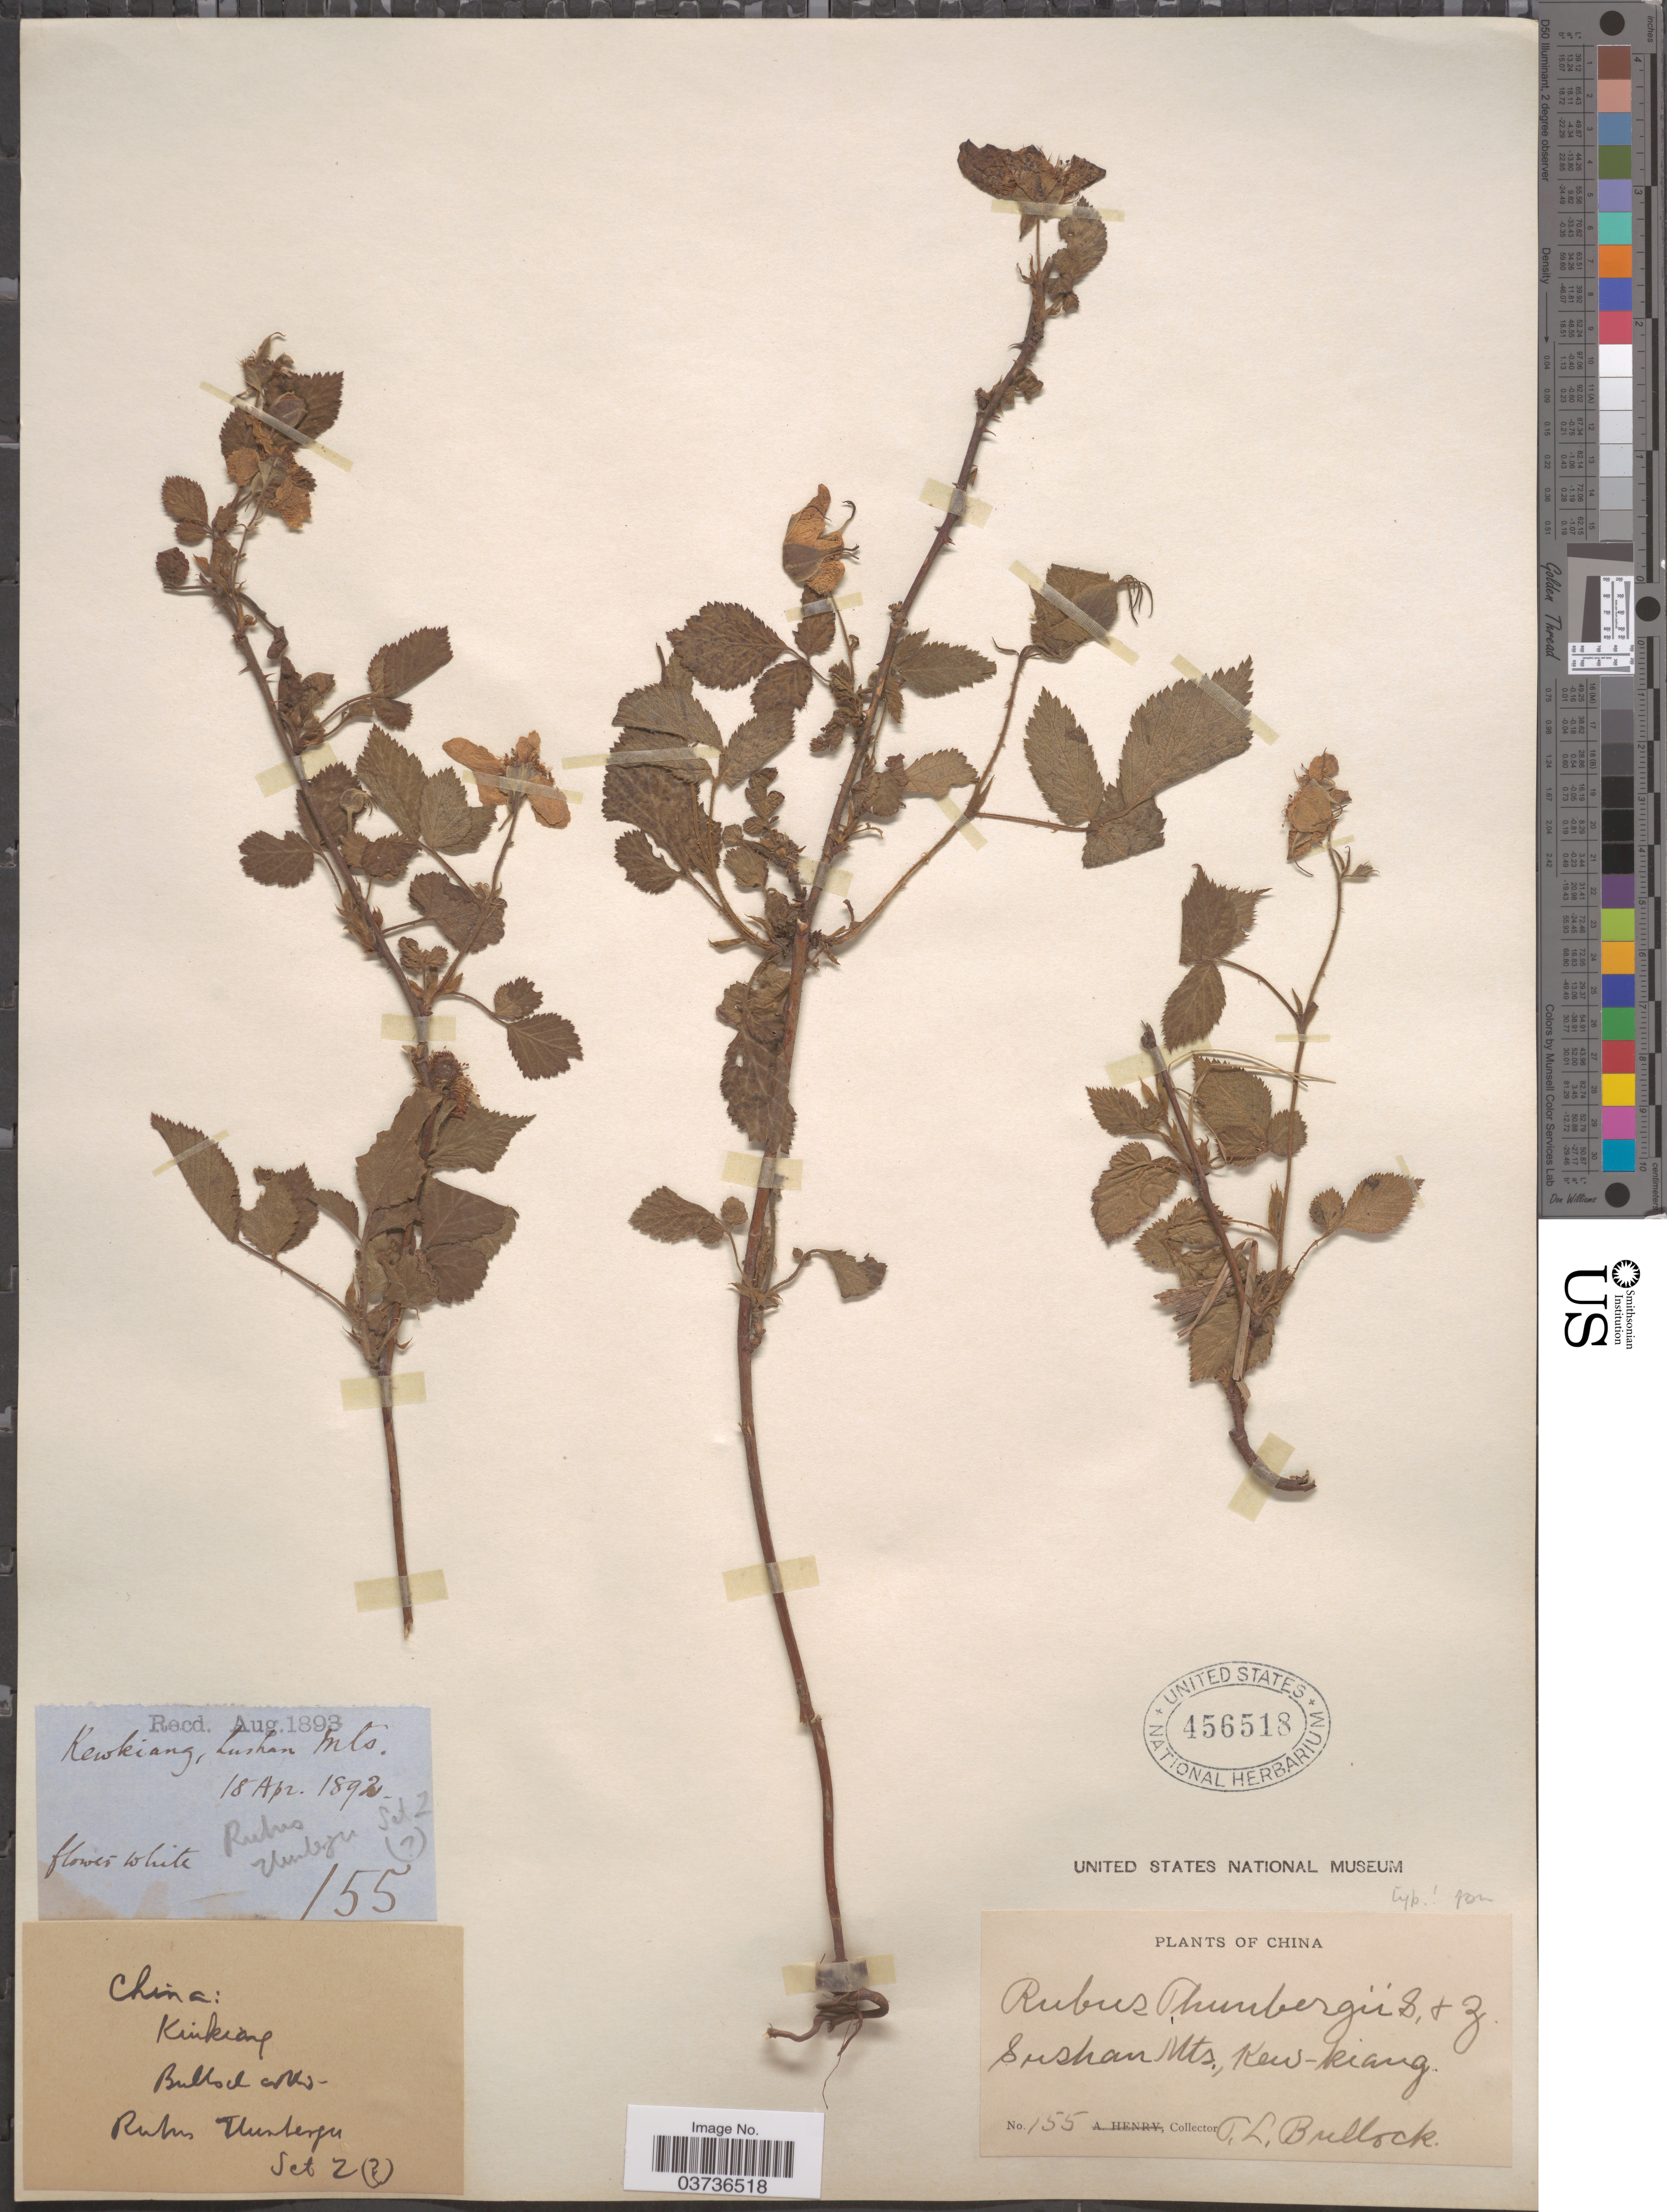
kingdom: Plantae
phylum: Tracheophyta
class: Magnoliopsida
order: Rosales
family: Rosaceae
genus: Rubus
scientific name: Rubus thunbergii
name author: Siebold & Zucc.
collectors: T. L. Bullock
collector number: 155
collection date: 1892-04-18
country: China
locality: Lushan Mts., Kew-kiang.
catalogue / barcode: US 456518